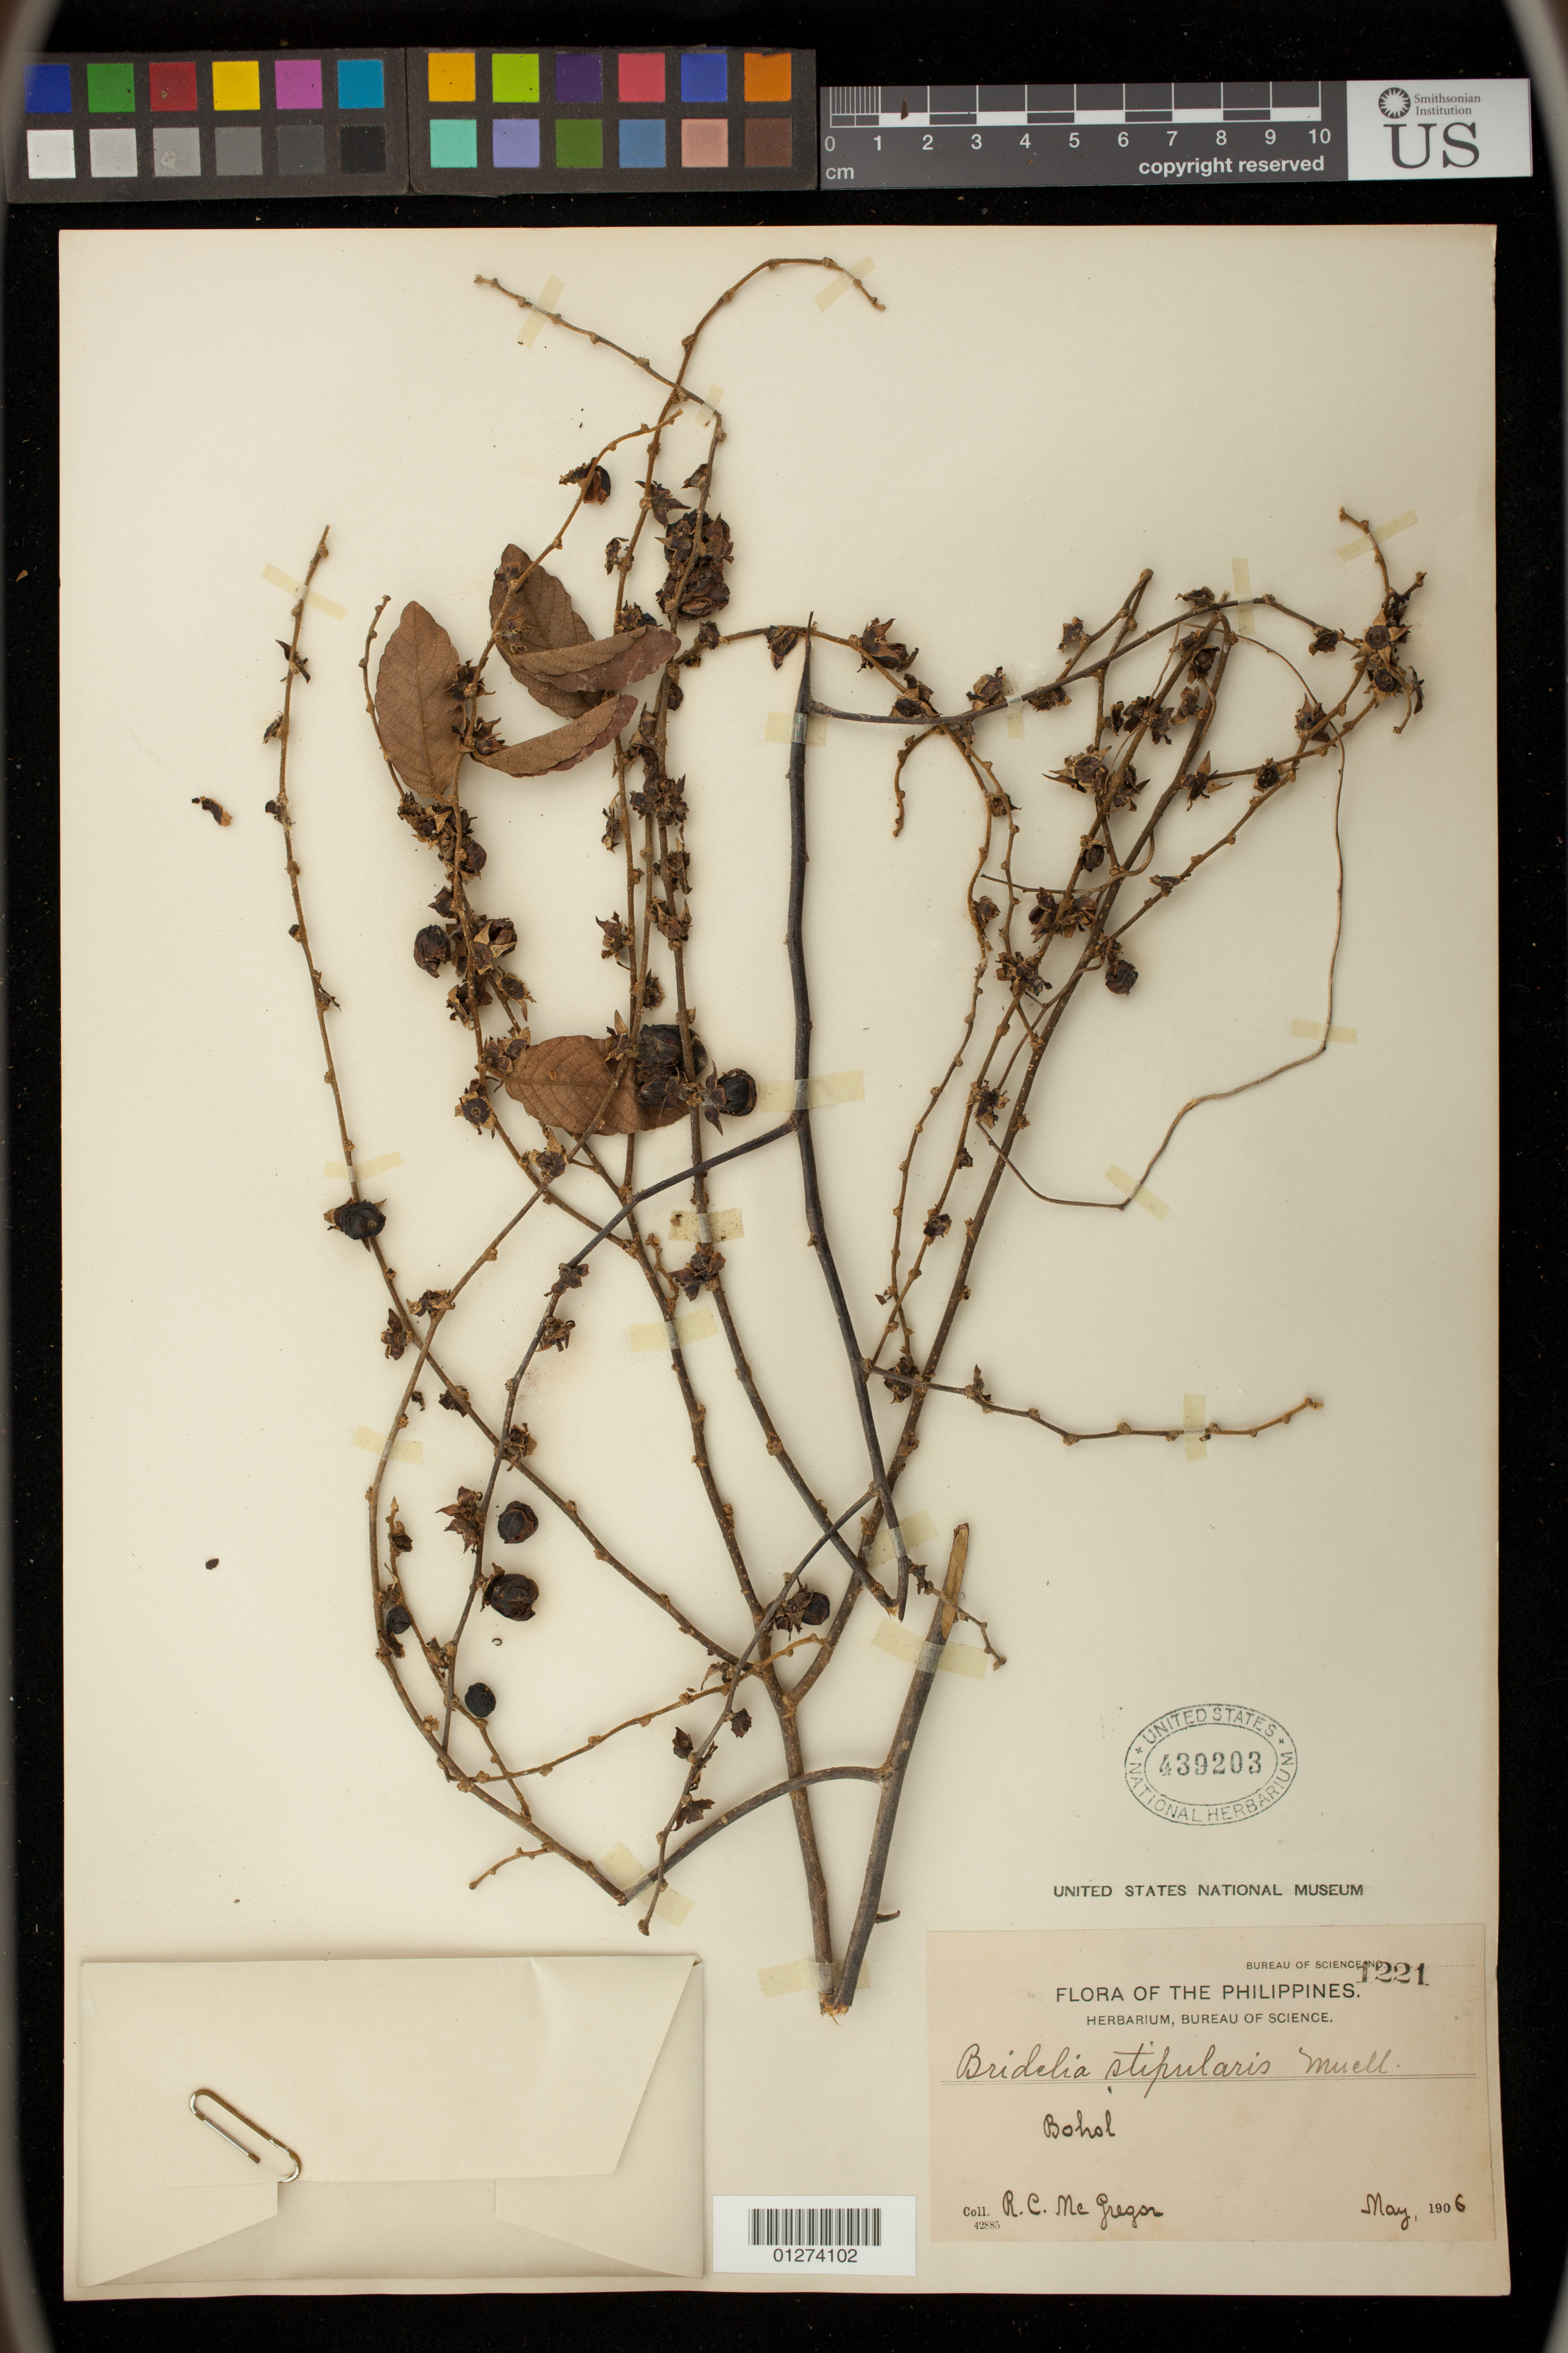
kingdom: Plantae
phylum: Tracheophyta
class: Magnoliopsida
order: Malpighiales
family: Phyllanthaceae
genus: Bridelia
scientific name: Bridelia stipularis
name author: (L.) Blume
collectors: R. C. McGregor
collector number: Bur. Sci. 1221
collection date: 1906-05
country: Philippines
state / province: Central Visayas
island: Bohol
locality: Bohol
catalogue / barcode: US 439203